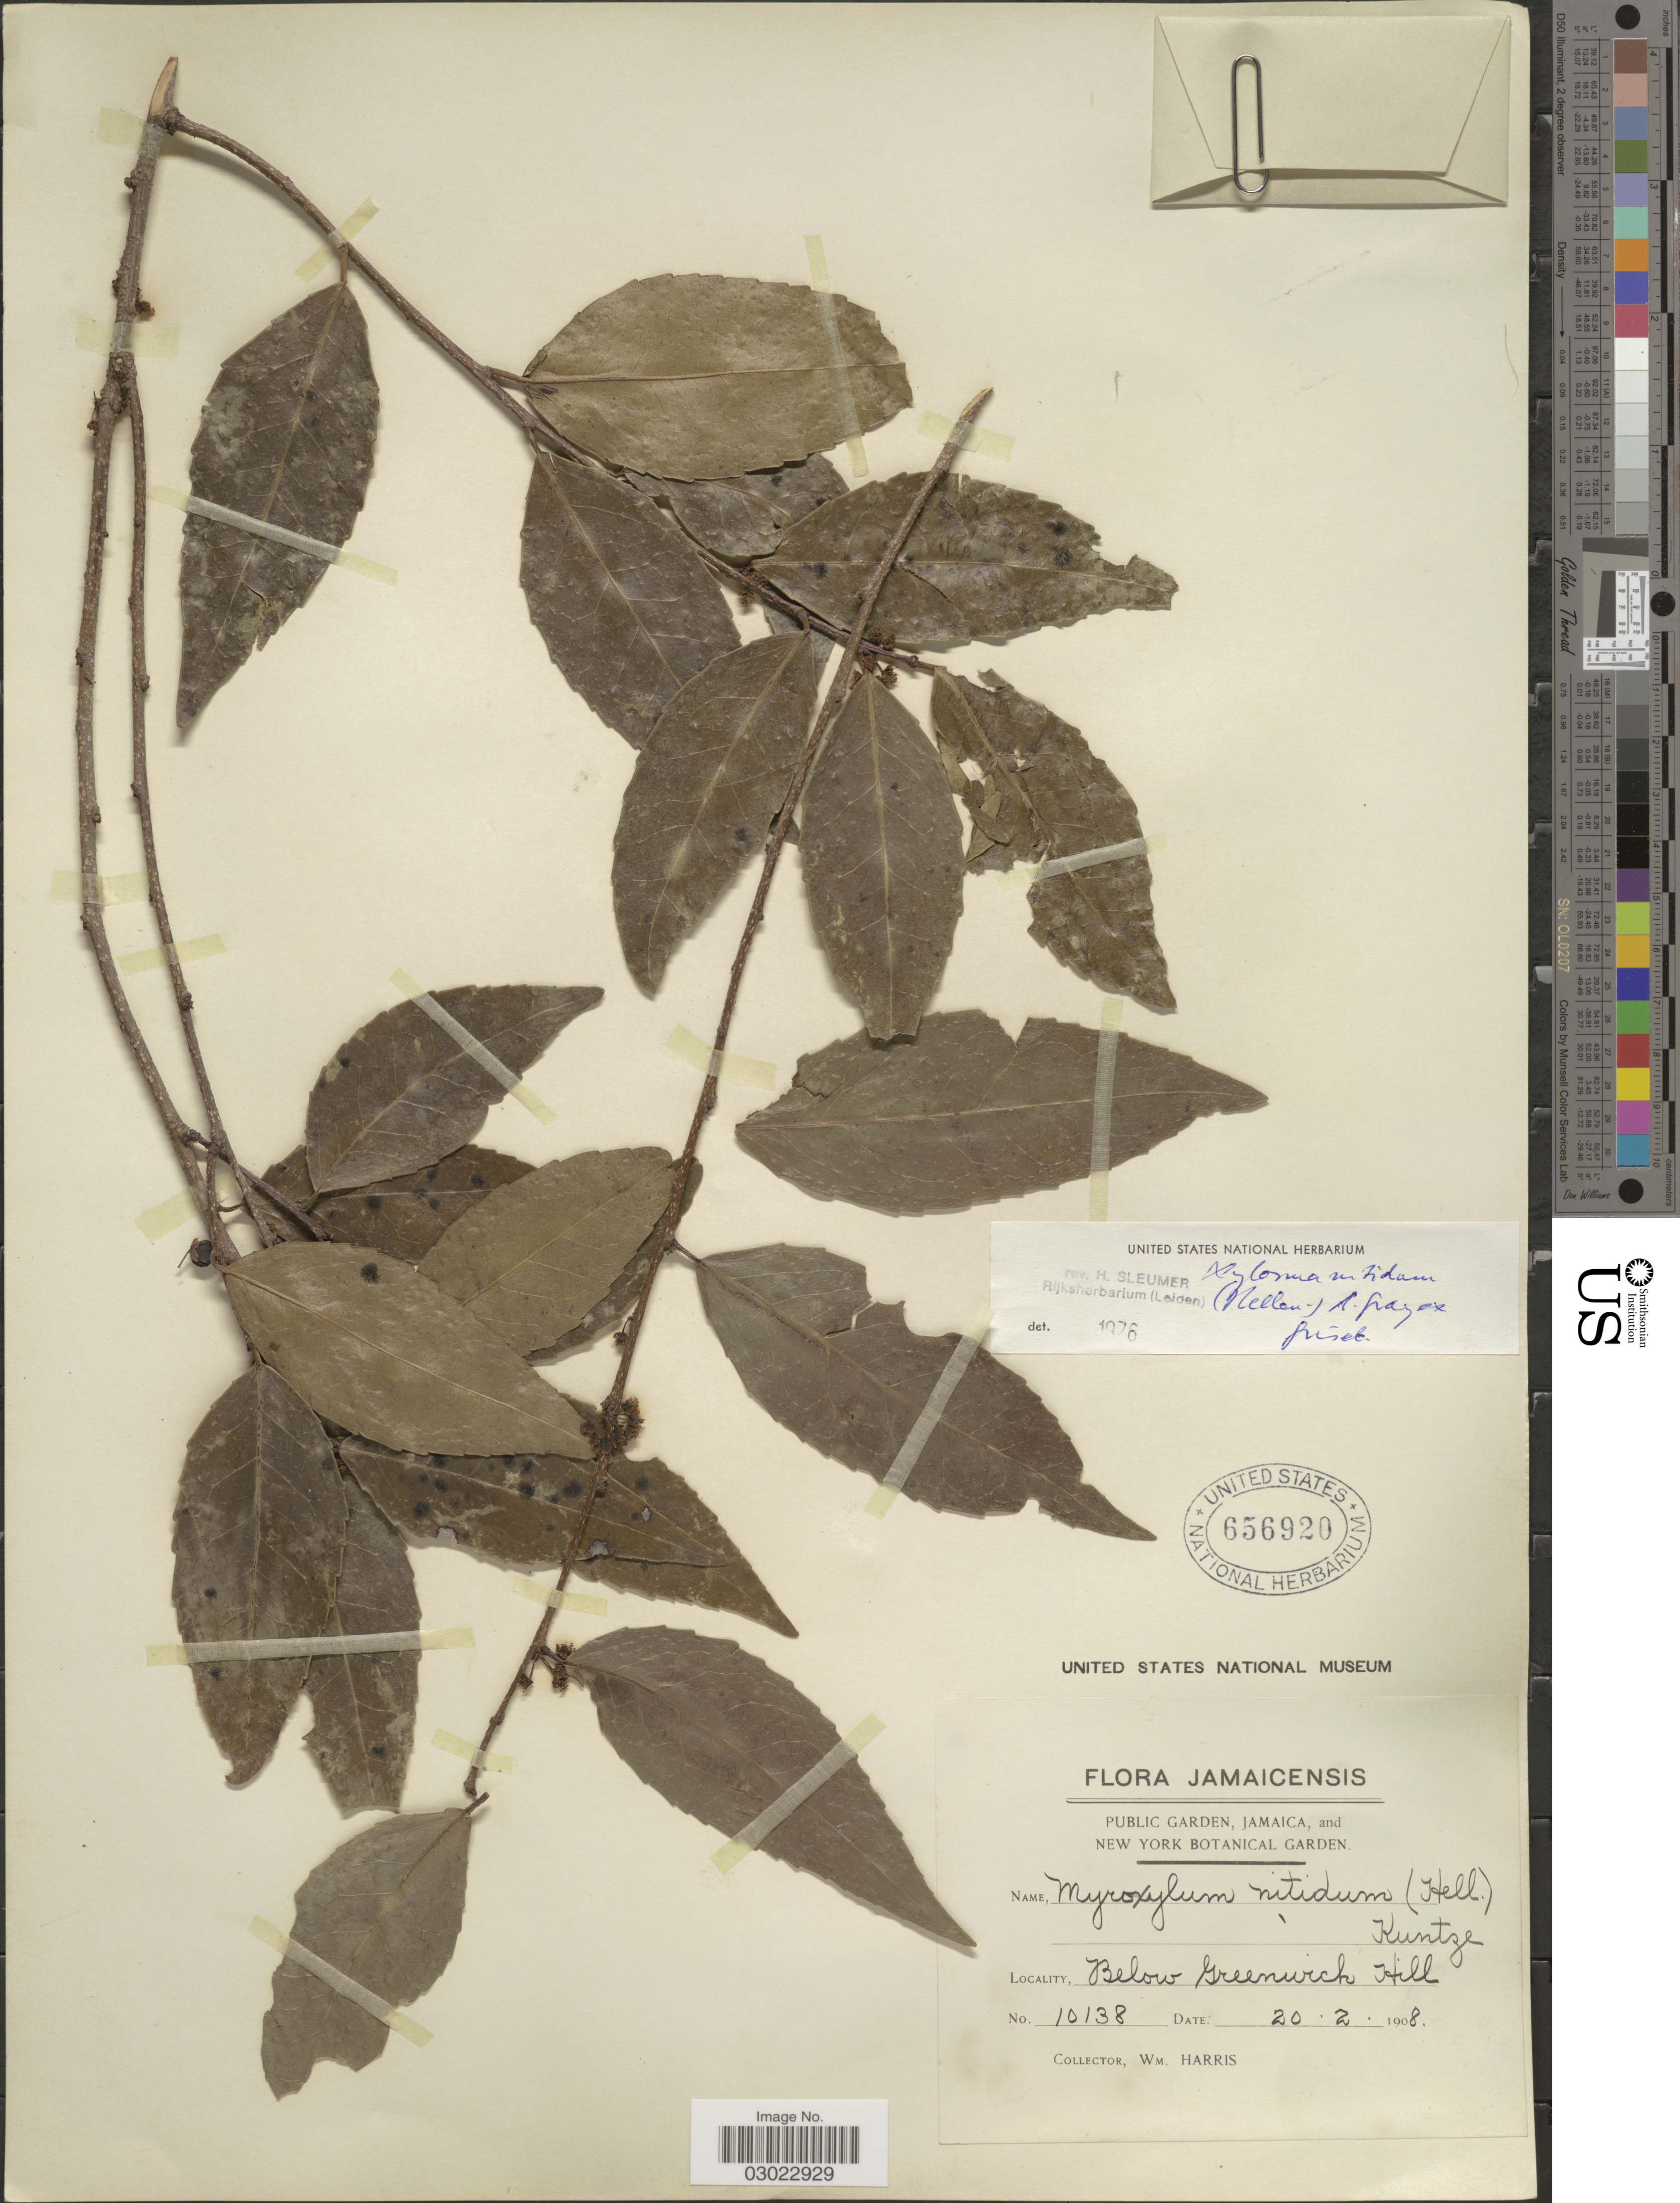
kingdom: Plantae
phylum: Tracheophyta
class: Magnoliopsida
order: Malpighiales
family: Salicaceae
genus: Xylosma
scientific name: Xylosma nitida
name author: (Hell.) A. Gray ex Griseb.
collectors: W. H. Harris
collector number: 10138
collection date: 1908-02-20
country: Jamaica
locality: Jamaicensis. Below Greenwich Hill.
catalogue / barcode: US 656920